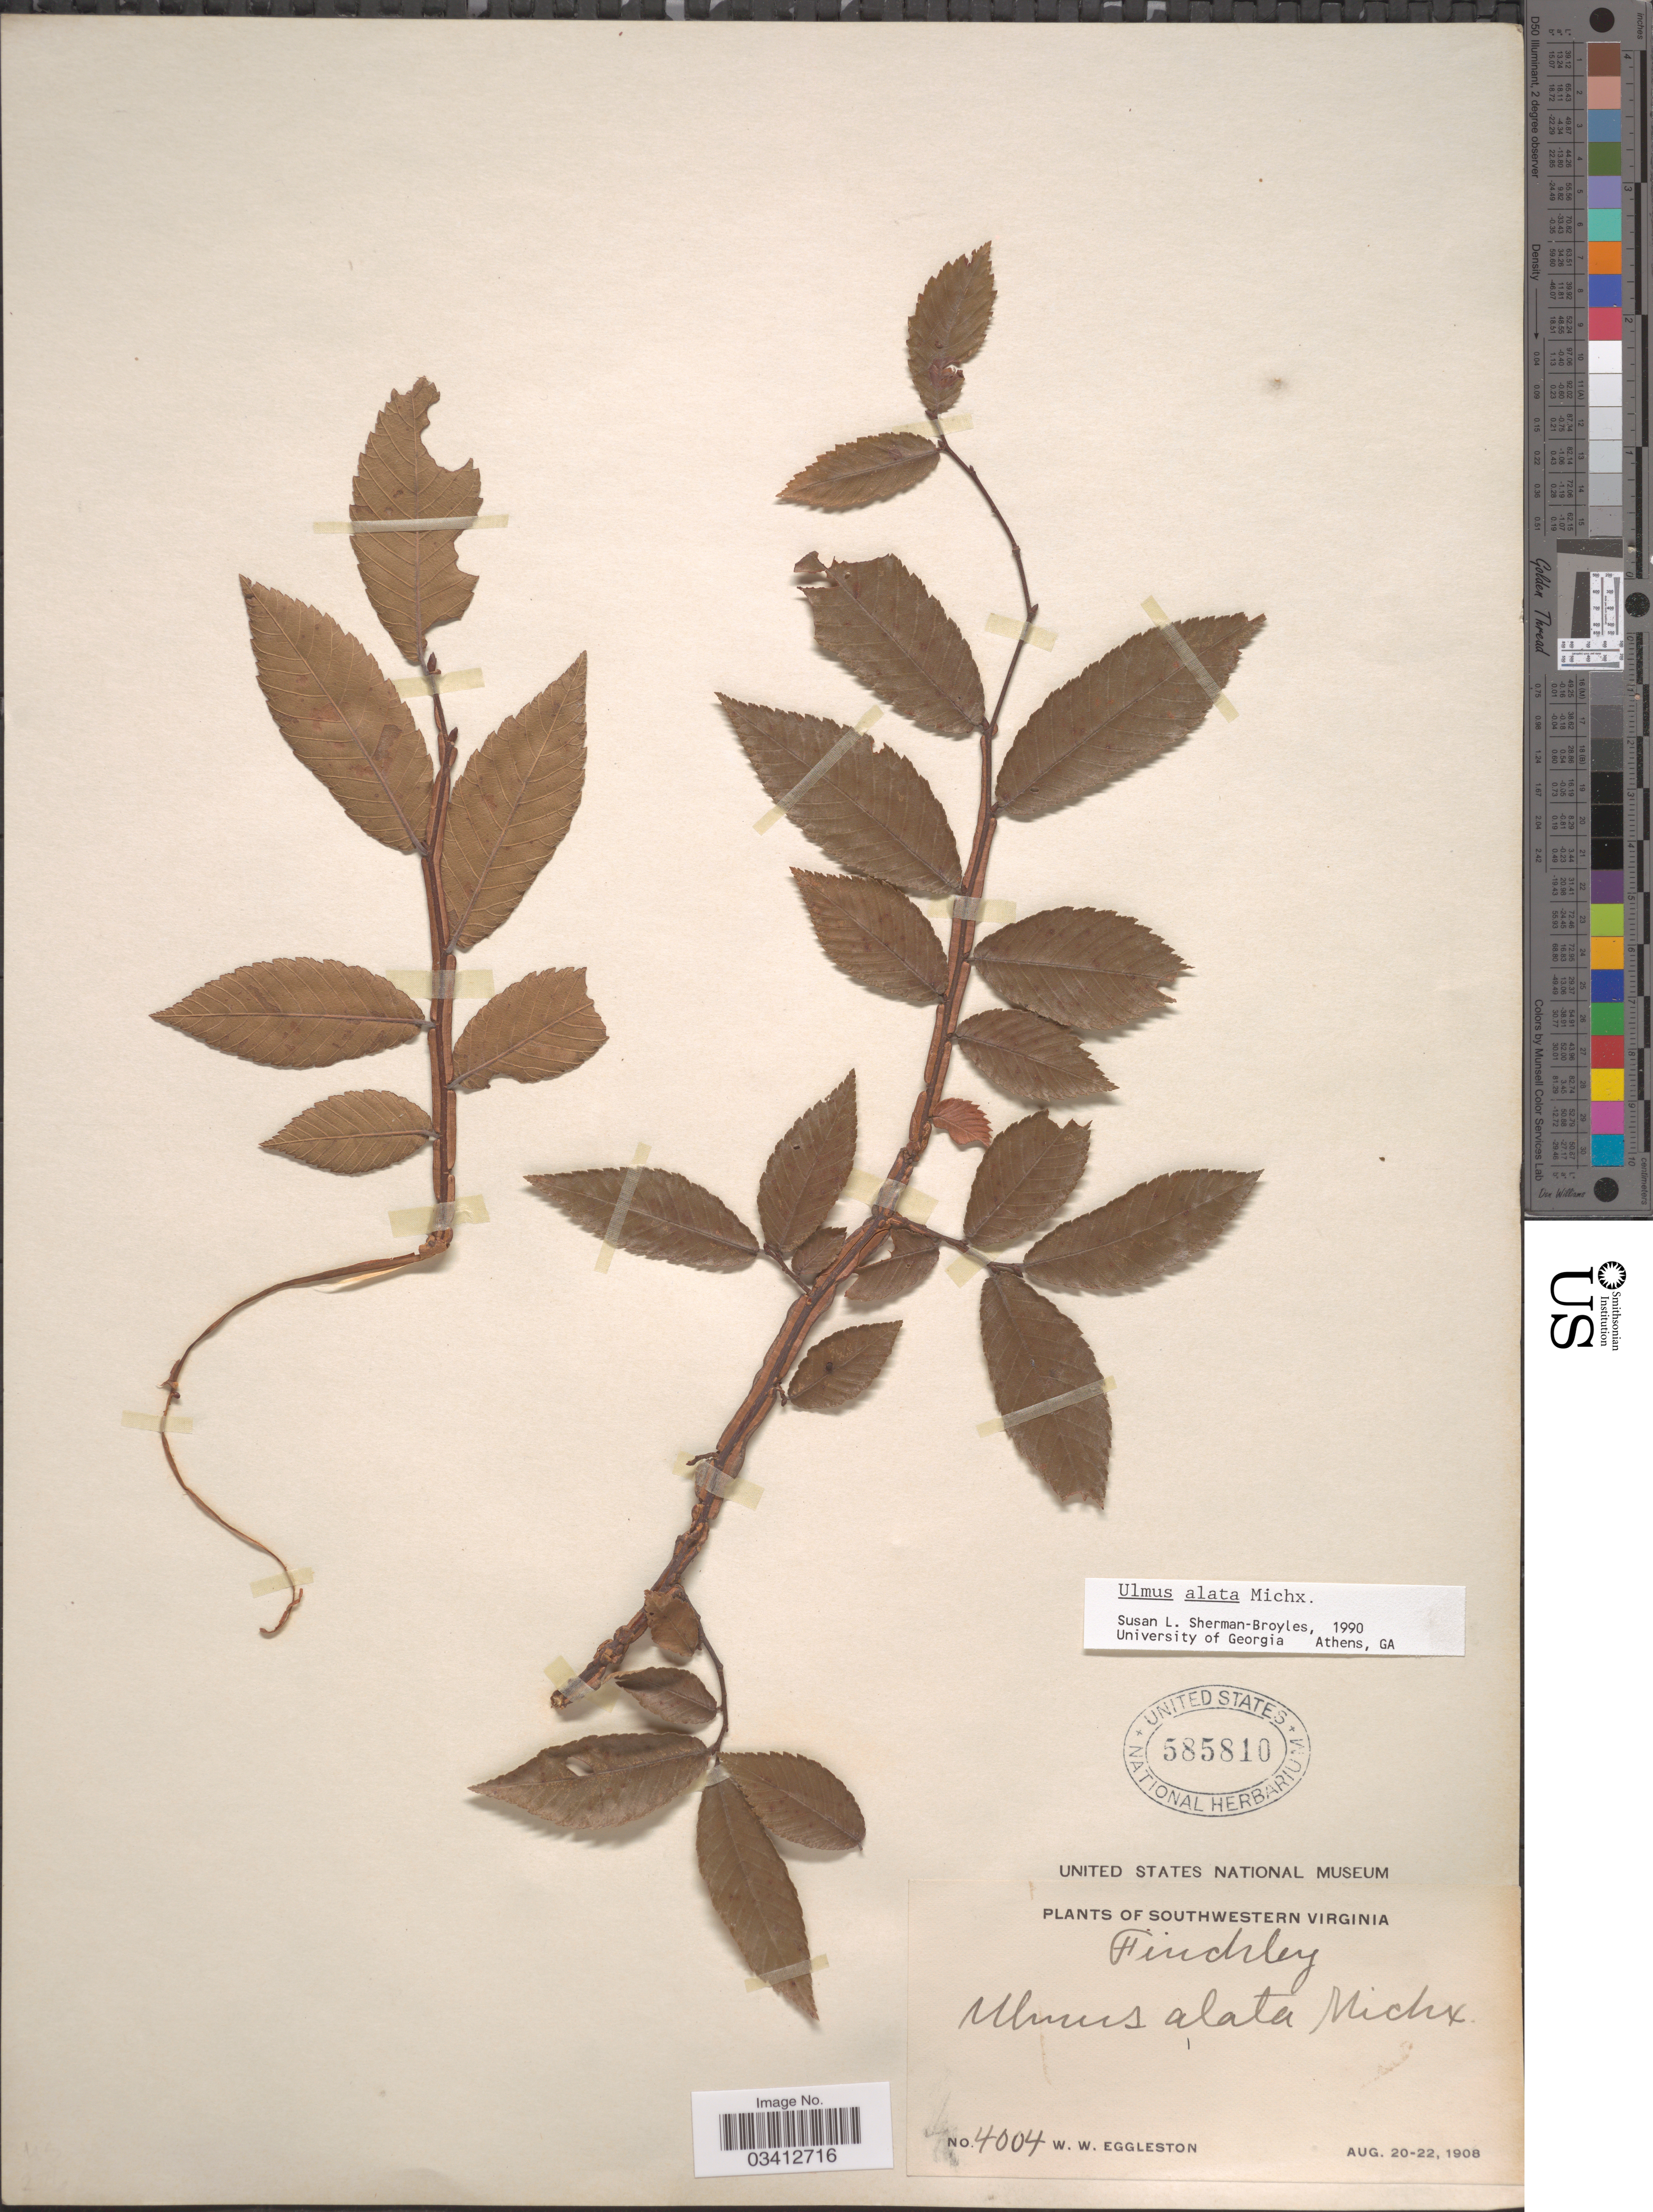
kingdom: Plantae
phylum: Tracheophyta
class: Magnoliopsida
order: Rosales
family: Ulmaceae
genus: Ulmus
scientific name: Ulmus alata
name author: Michx.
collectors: W. W. Eggleston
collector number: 4004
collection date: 1908-08-20/1908-08-22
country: United States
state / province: Virginia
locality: Southwestern Virginia. Finchley.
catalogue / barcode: US 585810